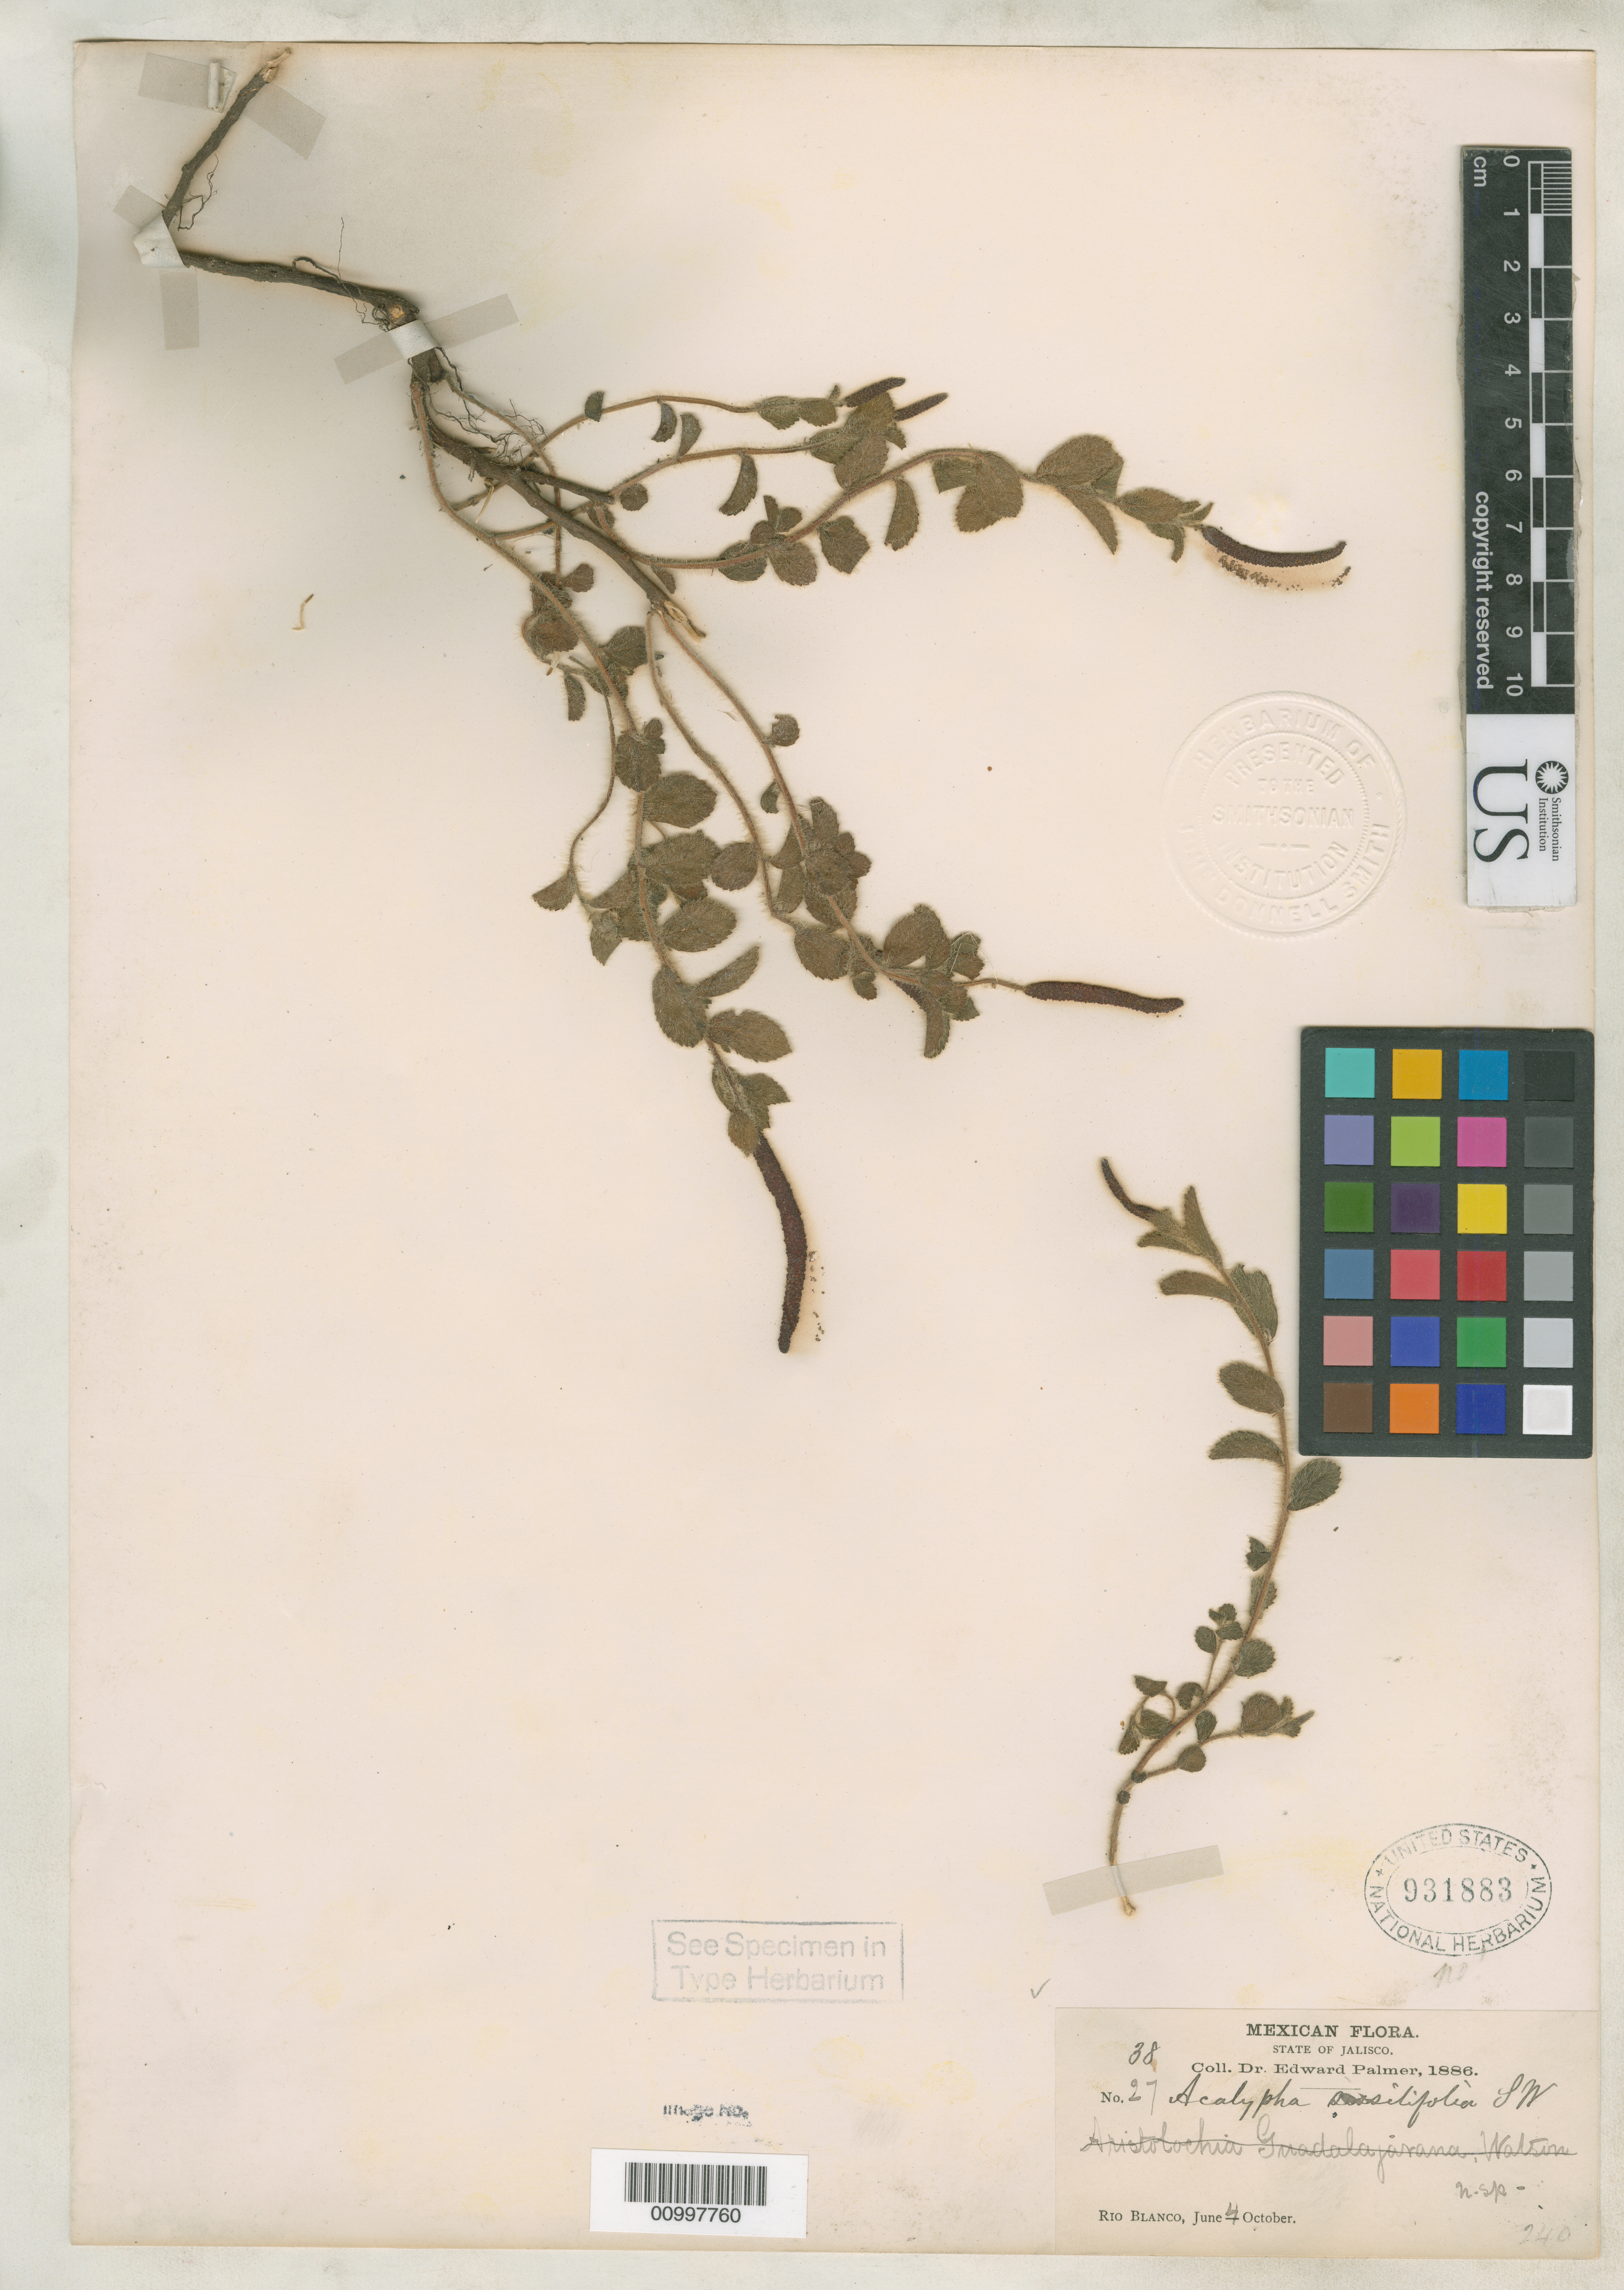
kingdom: Plantae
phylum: Tracheophyta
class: Magnoliopsida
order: Malpighiales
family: Euphorbiaceae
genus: Acalypha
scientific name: Acalypha sessilifolia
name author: S. Watson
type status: Syntype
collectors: E. Palmer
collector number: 27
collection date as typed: Jun 1886 to -- Oct 1886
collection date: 1886-06/1886-10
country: Mexico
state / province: Jalisco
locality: Río Blanco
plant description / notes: Protologue includes description of both pistillate and staminate collections, suggesting syntypes.; Originally numbered "27" with "38" written in above; according to protologue "the pistillate specimen in the Cambridge set is numbered 27, which is certainly a mistake."; Specimen ex John Donnell Smith herbarium.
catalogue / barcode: US 931883